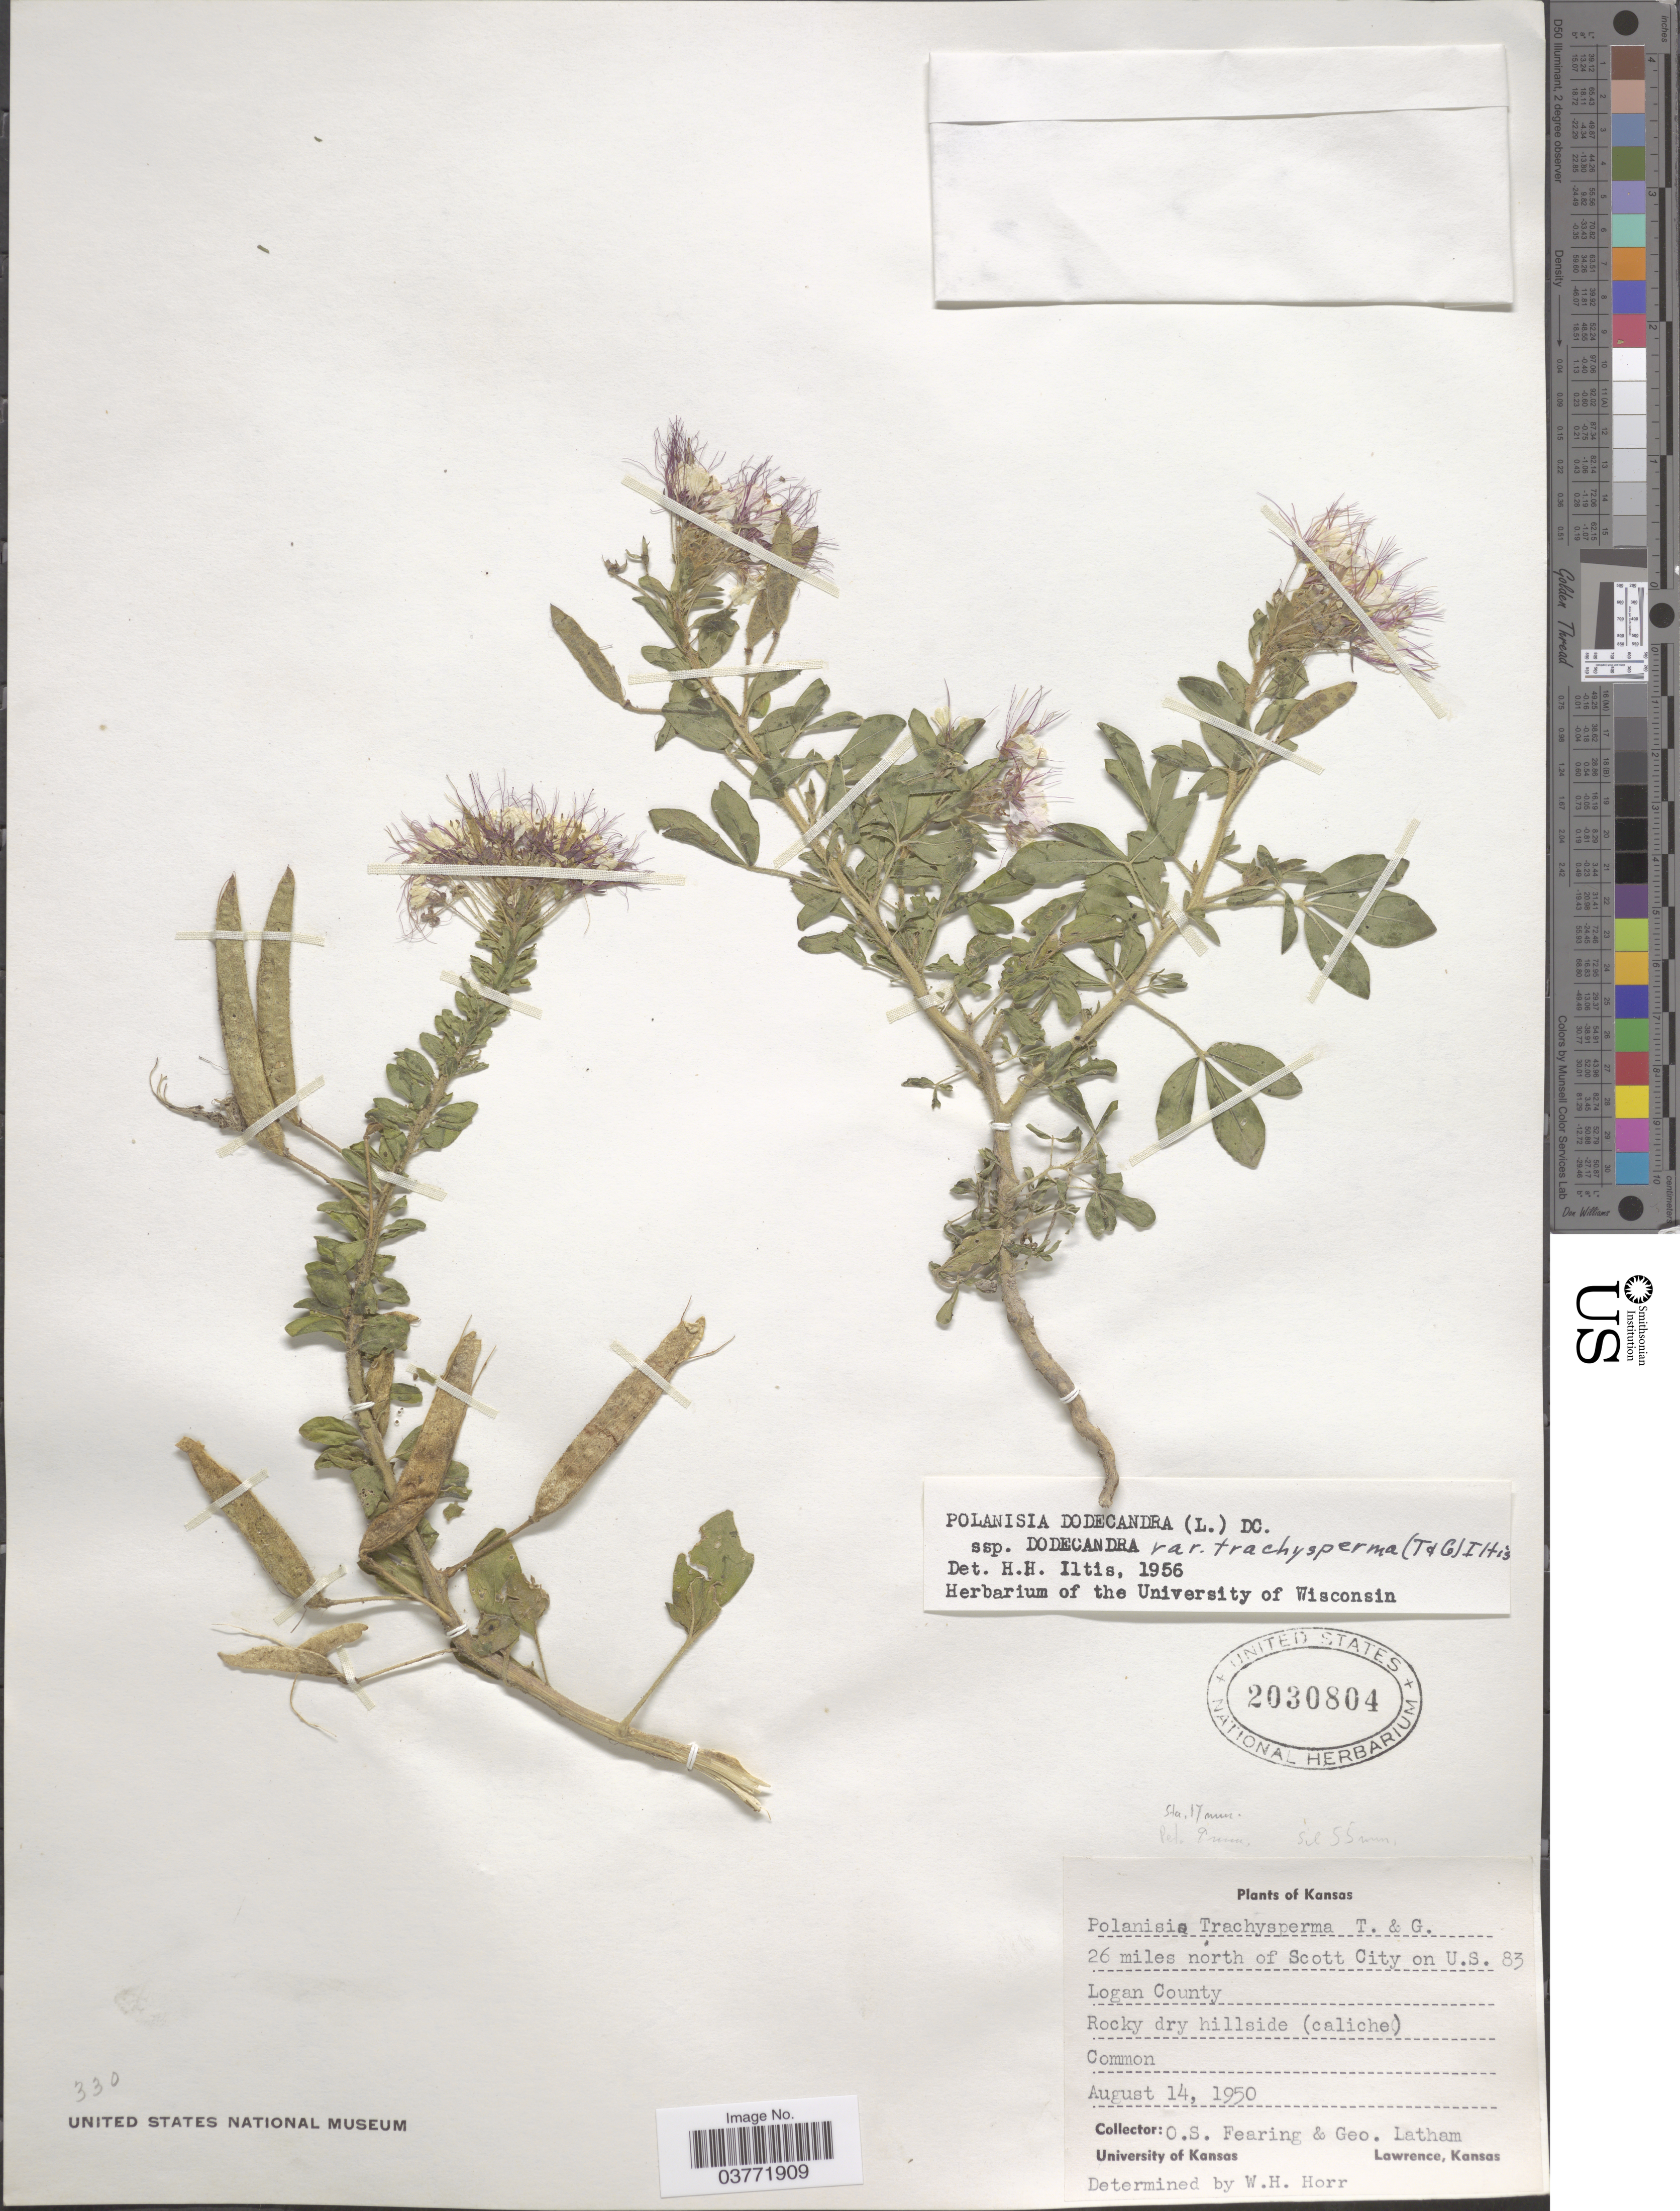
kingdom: Plantae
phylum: Tracheophyta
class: Magnoliopsida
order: Brassicales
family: Cleomaceae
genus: Polanisia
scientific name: Polanisia trachysperma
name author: Torr. & A. Gray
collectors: O. S. Fearing & G. Latham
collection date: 1950-08-14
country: United States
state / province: Kansas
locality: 26 miles north of Scott City on U.S. 83 Logan County.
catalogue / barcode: US 2030804